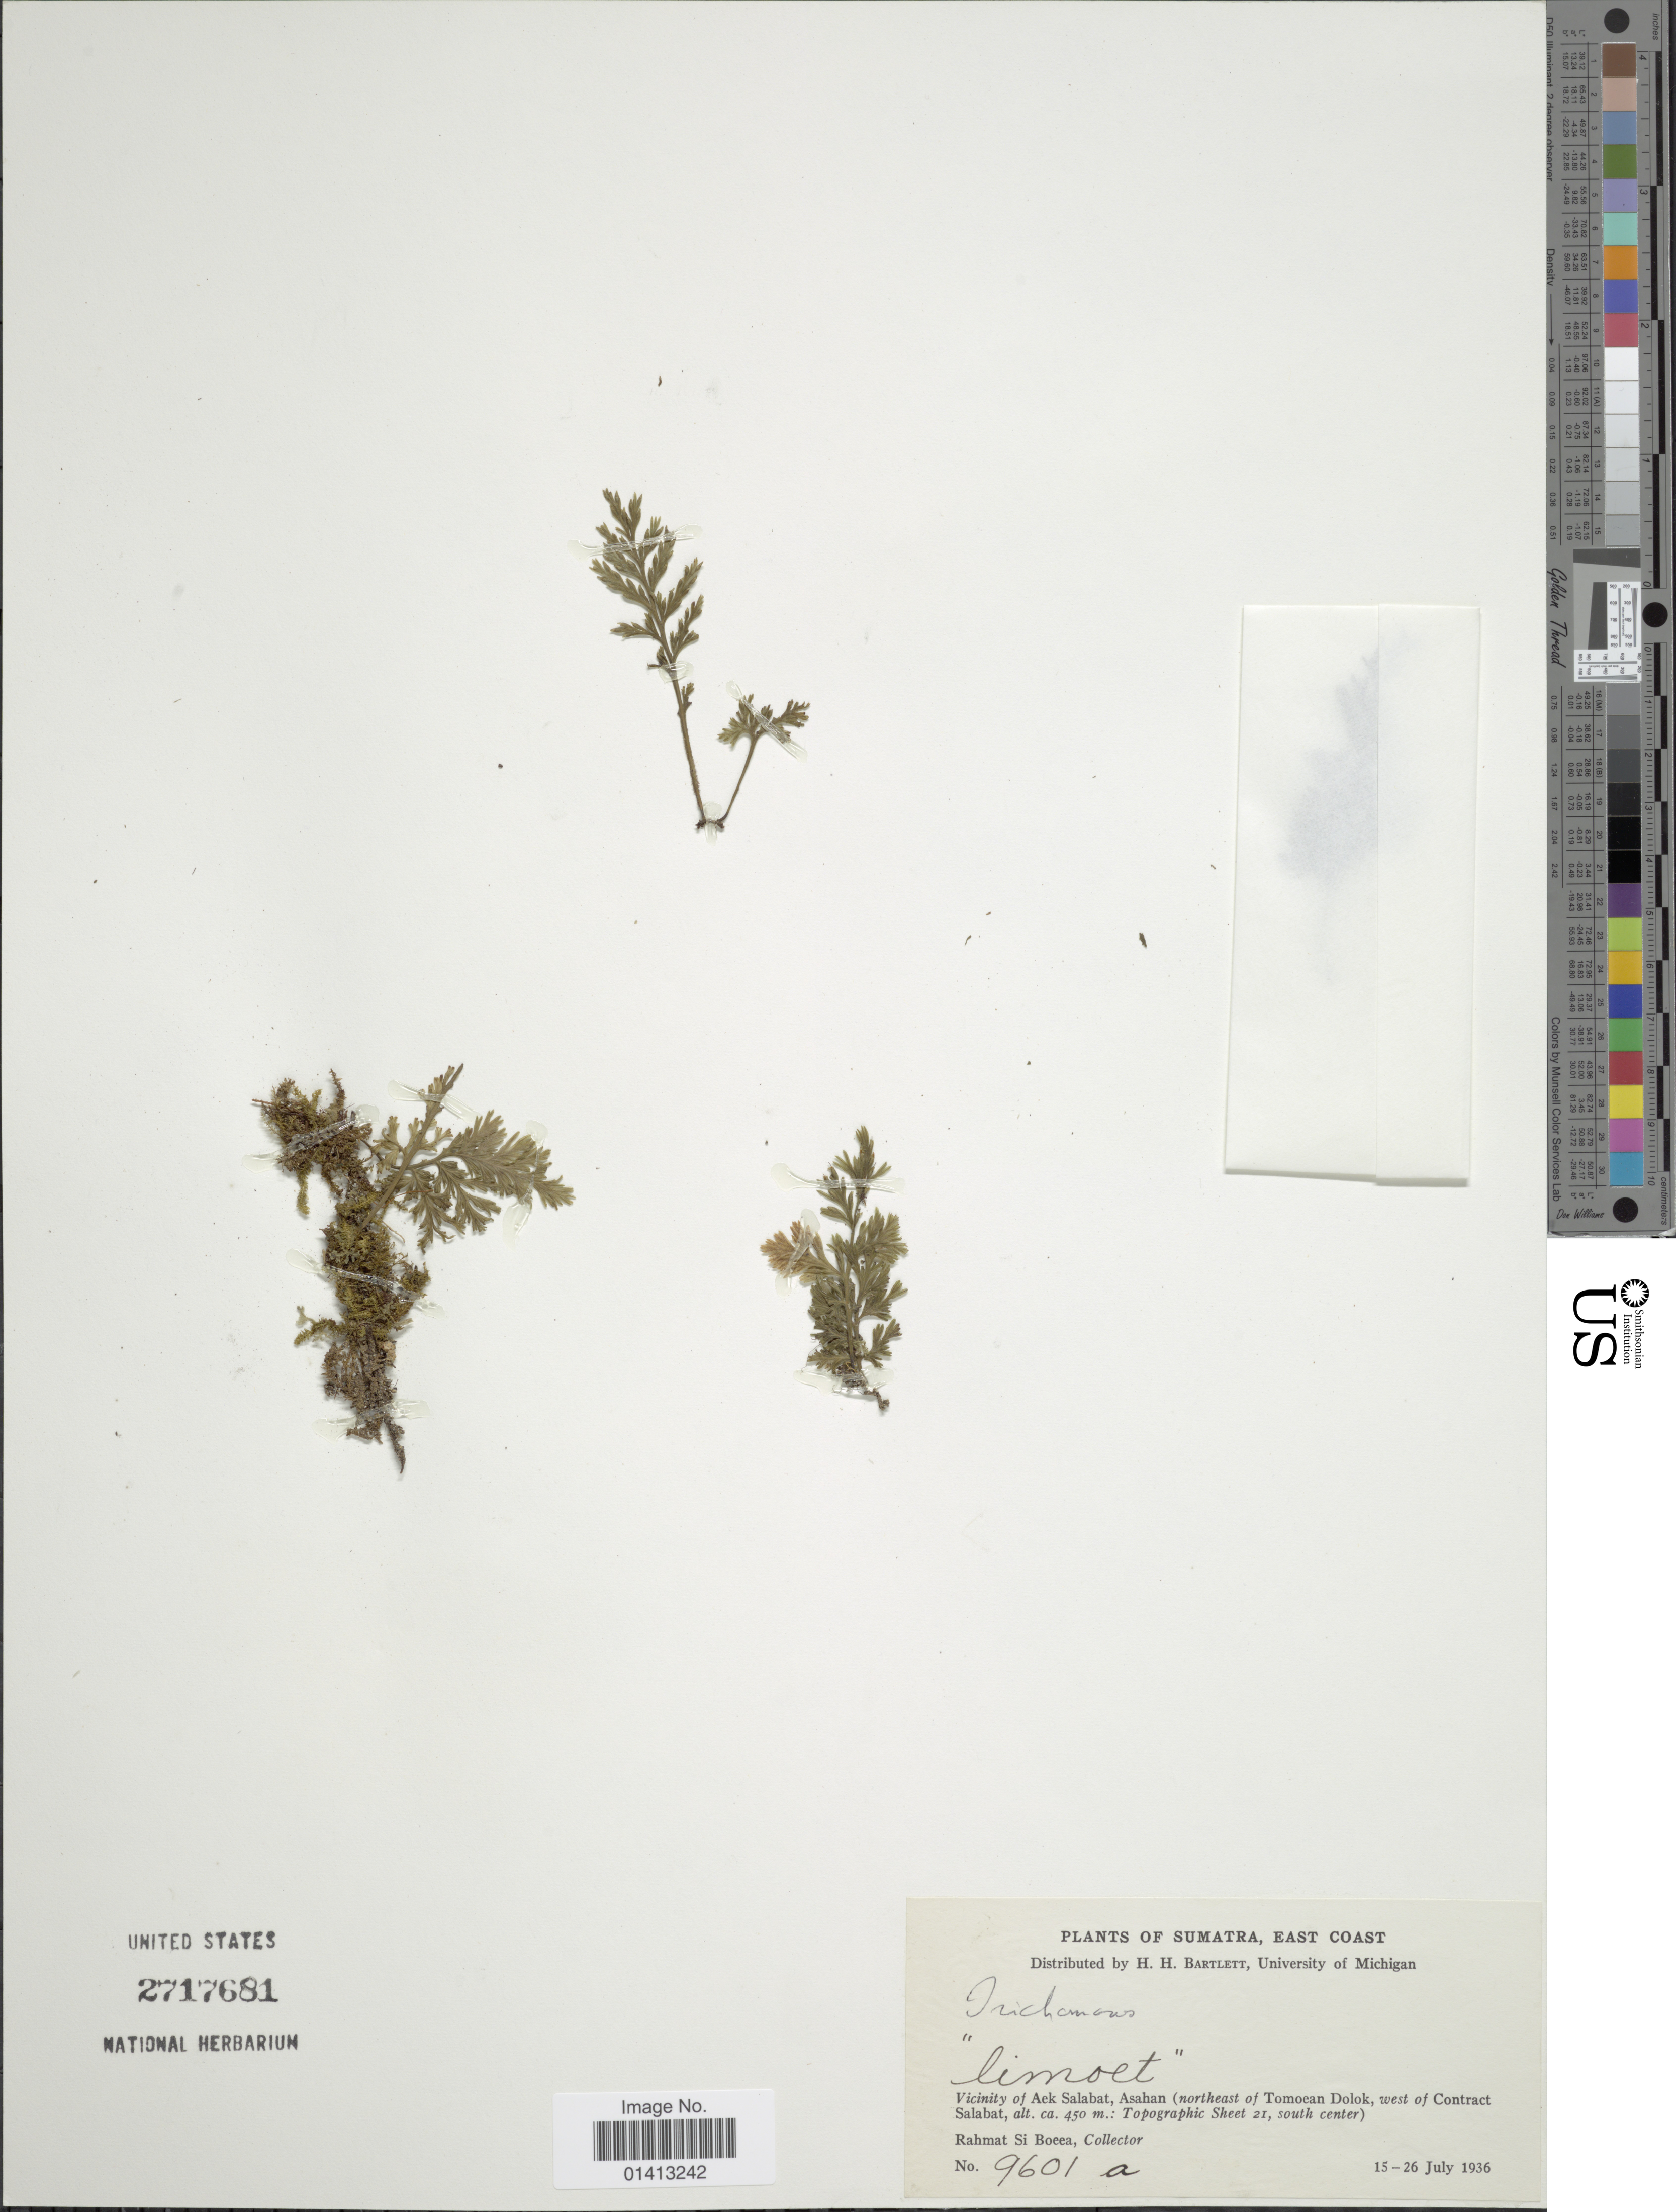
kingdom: Plantae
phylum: Tracheophyta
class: Polypodiopsida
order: Hymenophyllales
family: Hymenophyllaceae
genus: Crepidomanes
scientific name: Crepidomanes sp.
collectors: Rahmat Si Boeea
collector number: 9601a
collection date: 1936-07-15/1936-07-26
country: Indonesia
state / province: Sumatra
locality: East Coast, 'Limoet', Vicinity of Aek Salabat, Asahan (northeast of Tomoean Dolok, west of Contract Salabat: Topographic Sheet 21, south center)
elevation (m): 450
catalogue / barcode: US 2717681